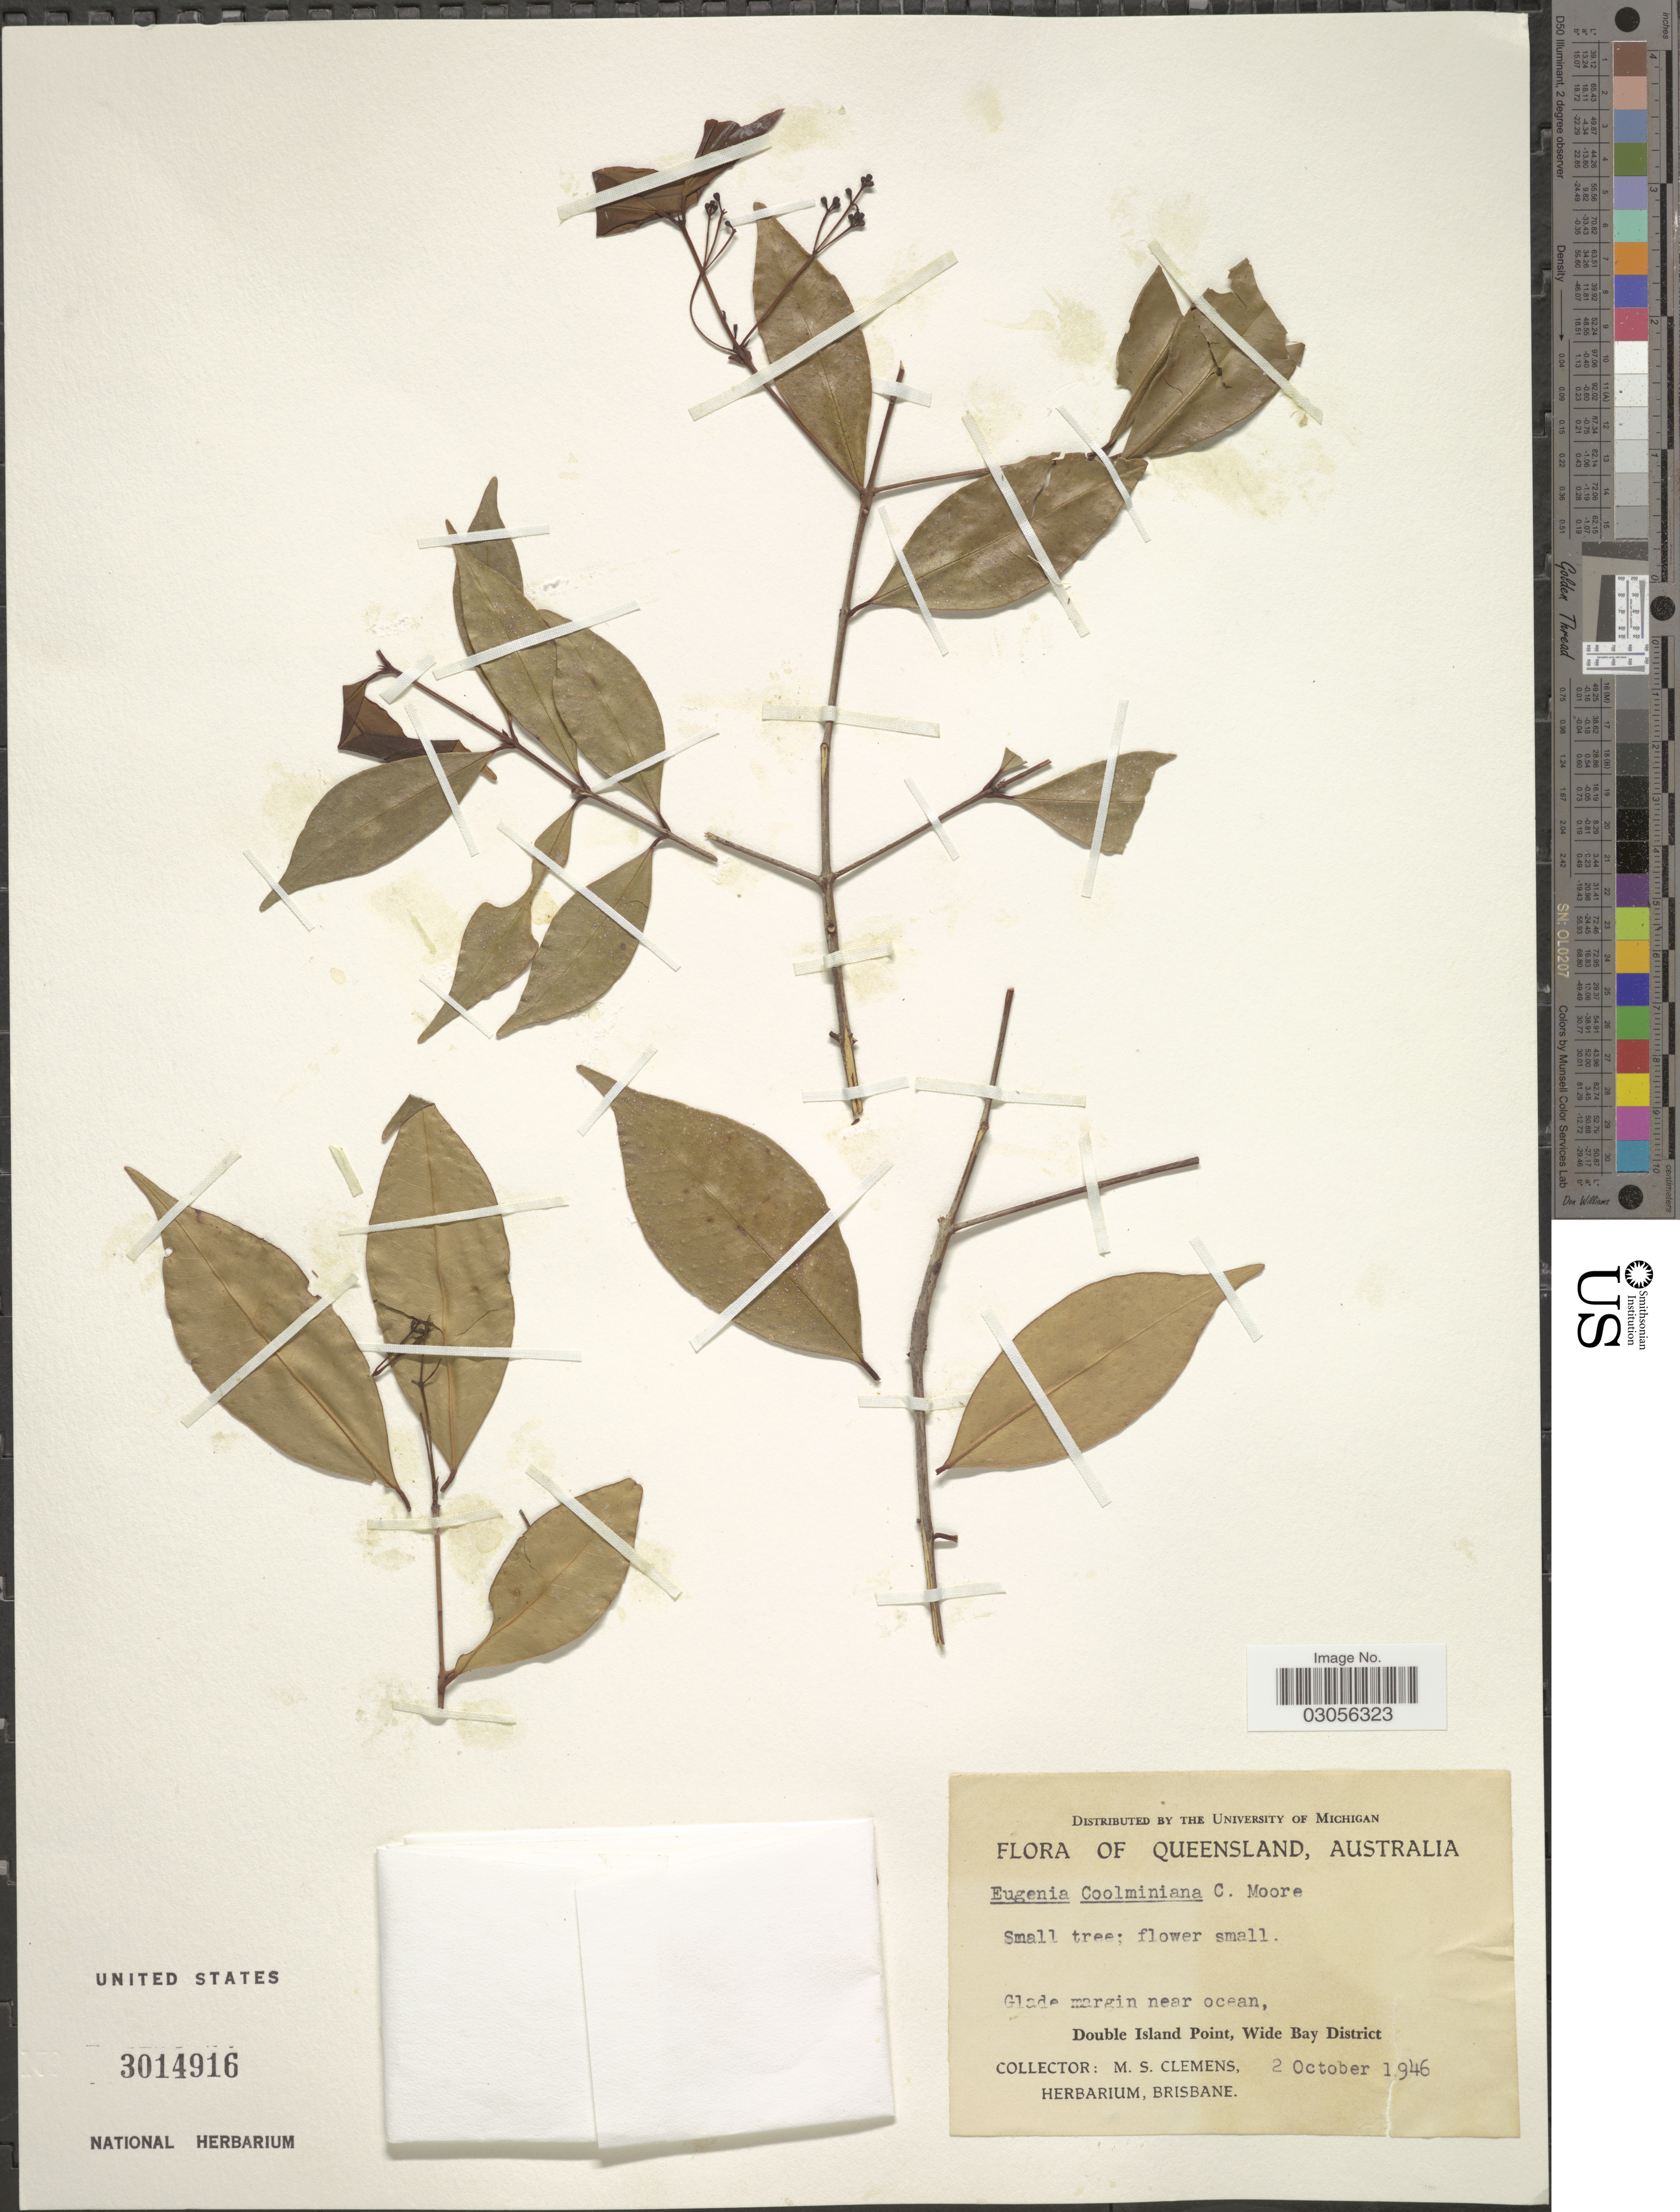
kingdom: Plantae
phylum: Tracheophyta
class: Magnoliopsida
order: Myrtales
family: Myrtaceae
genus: Syzygium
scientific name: Syzygium oleosum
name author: (F. Muell.) B. Hyland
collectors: M. S. Clemens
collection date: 1946-10-02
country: Australia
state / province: Queensland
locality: Double Island Point, Wide Bay District.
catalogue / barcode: US 3014916